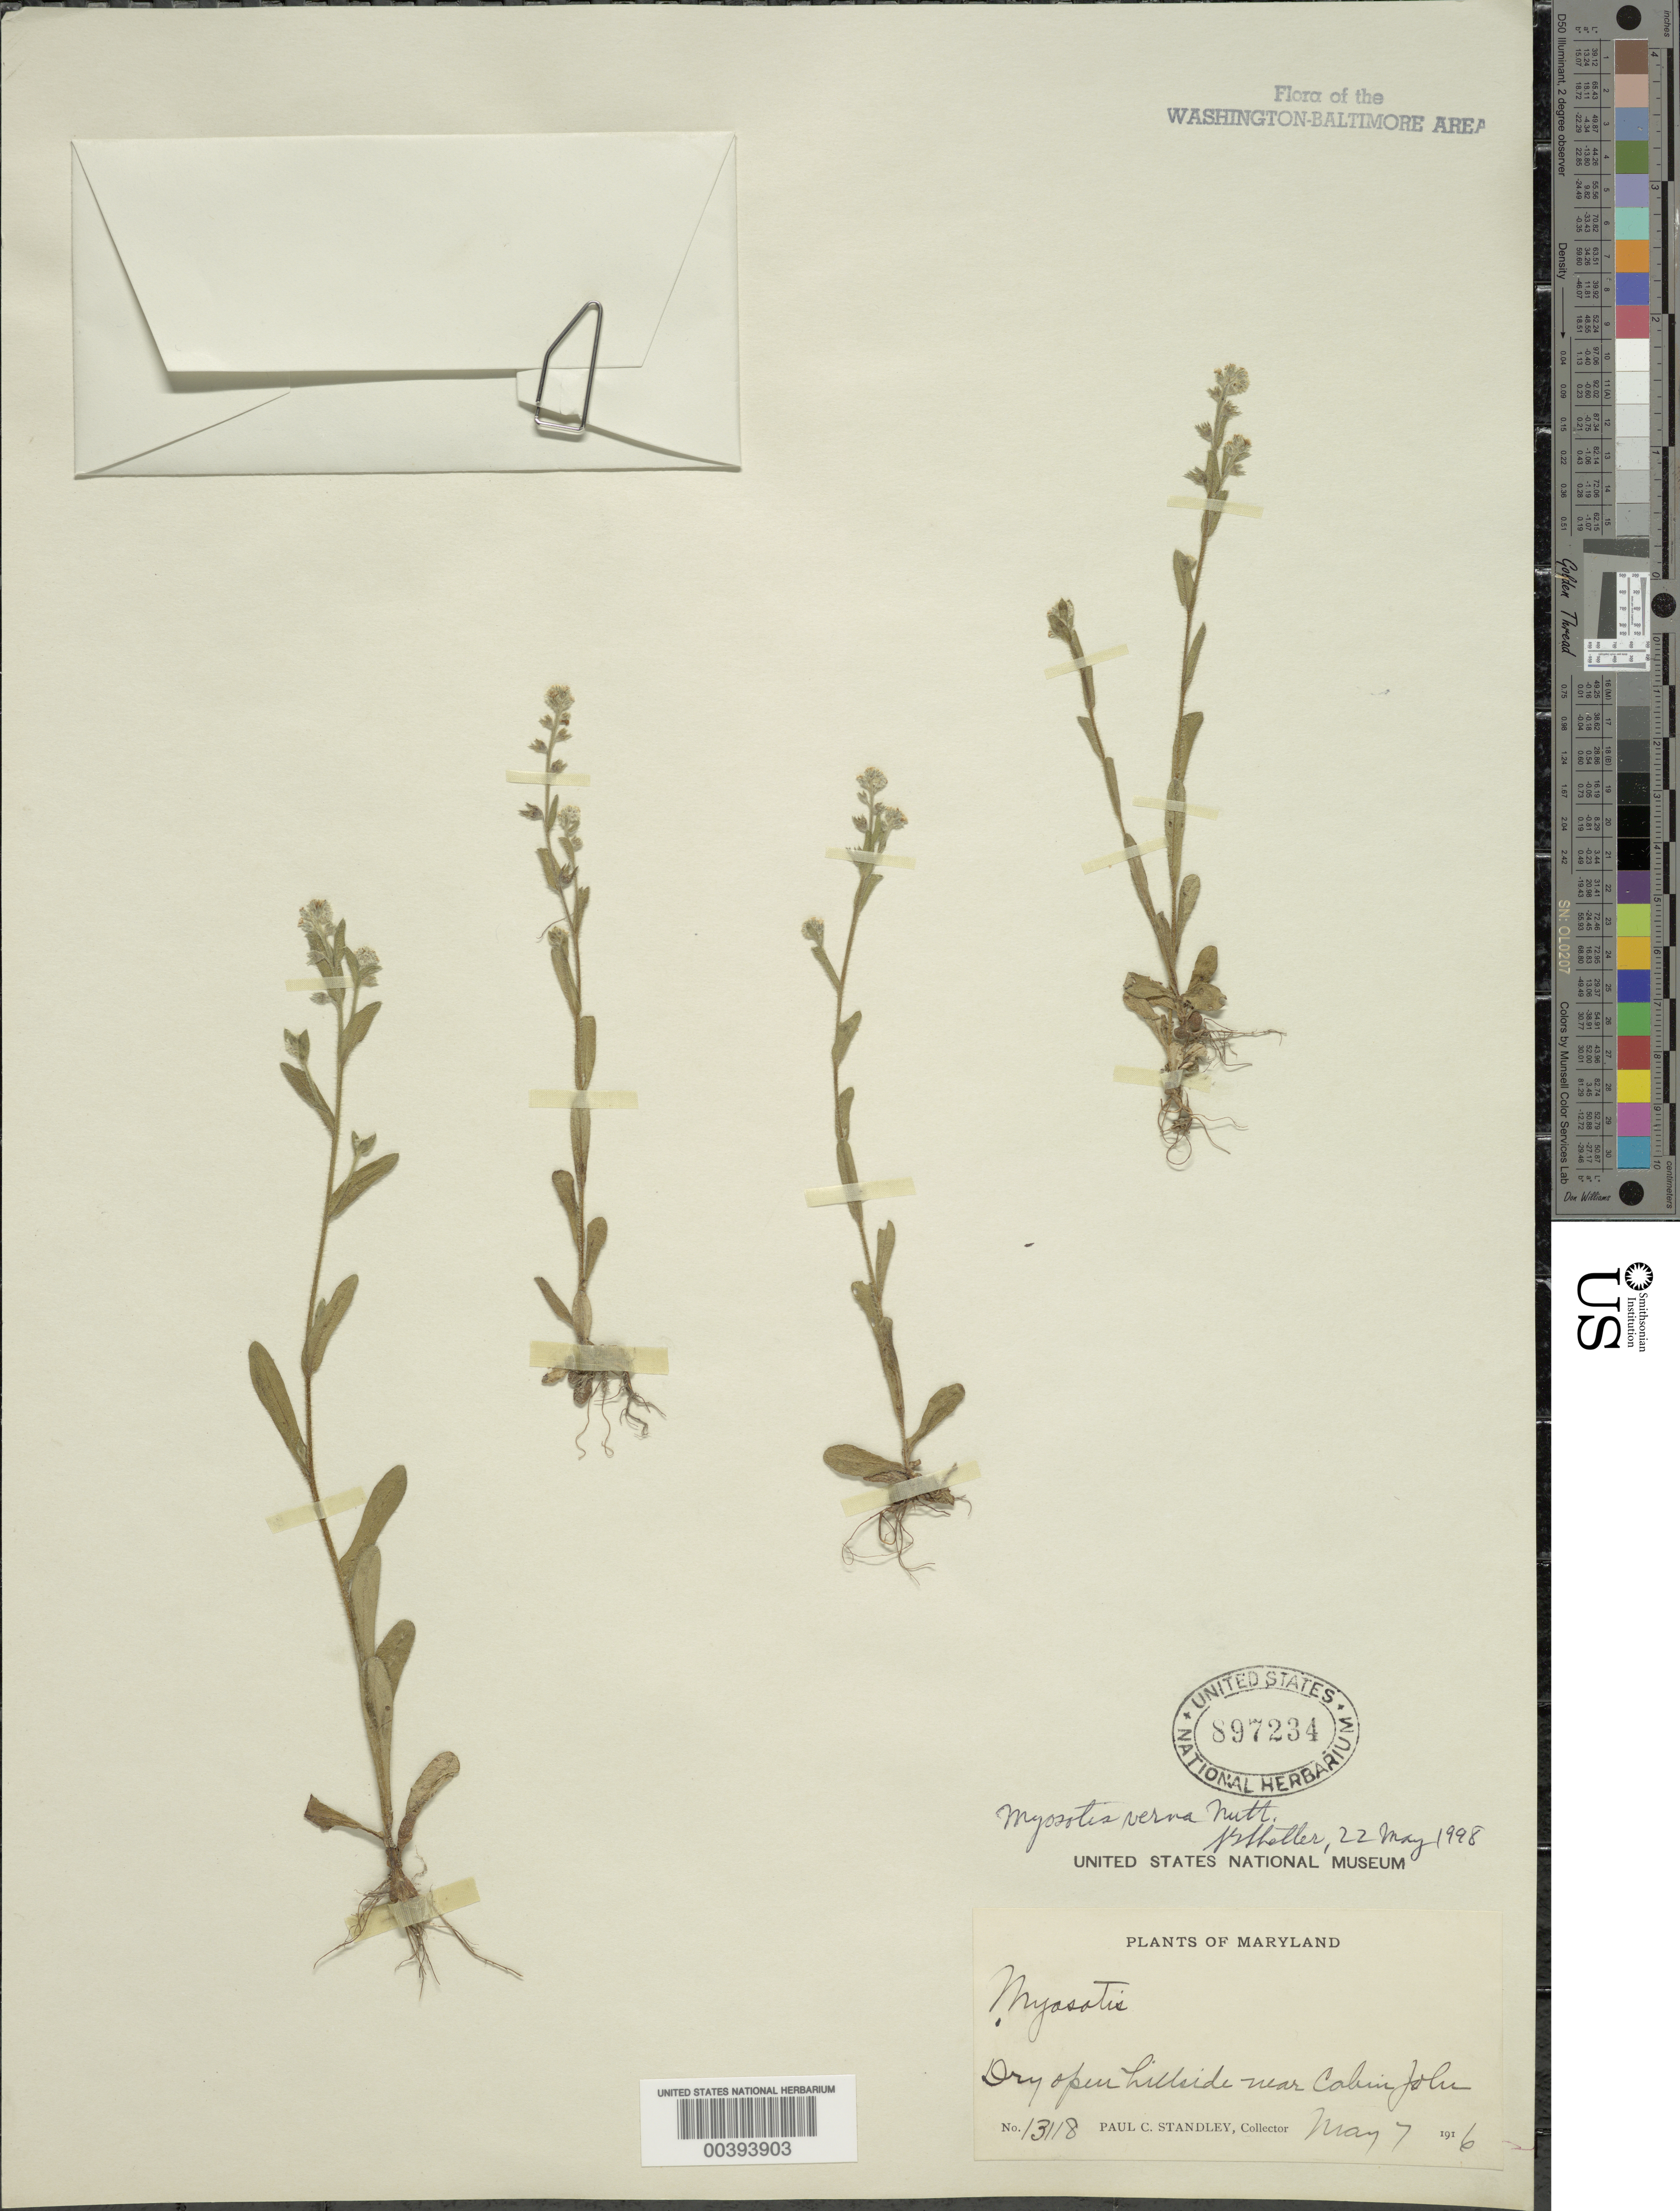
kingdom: Plantae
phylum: Tracheophyta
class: Magnoliopsida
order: Boraginales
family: Boraginaceae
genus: Myosotis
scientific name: Myosotis verna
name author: Nutt.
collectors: P. C. Standley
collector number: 13118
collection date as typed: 07 May 1916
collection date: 1916-05-07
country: United States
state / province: Maryland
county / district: Montgomery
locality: Cabin John vicinity C. & O. Canal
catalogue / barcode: US 897234